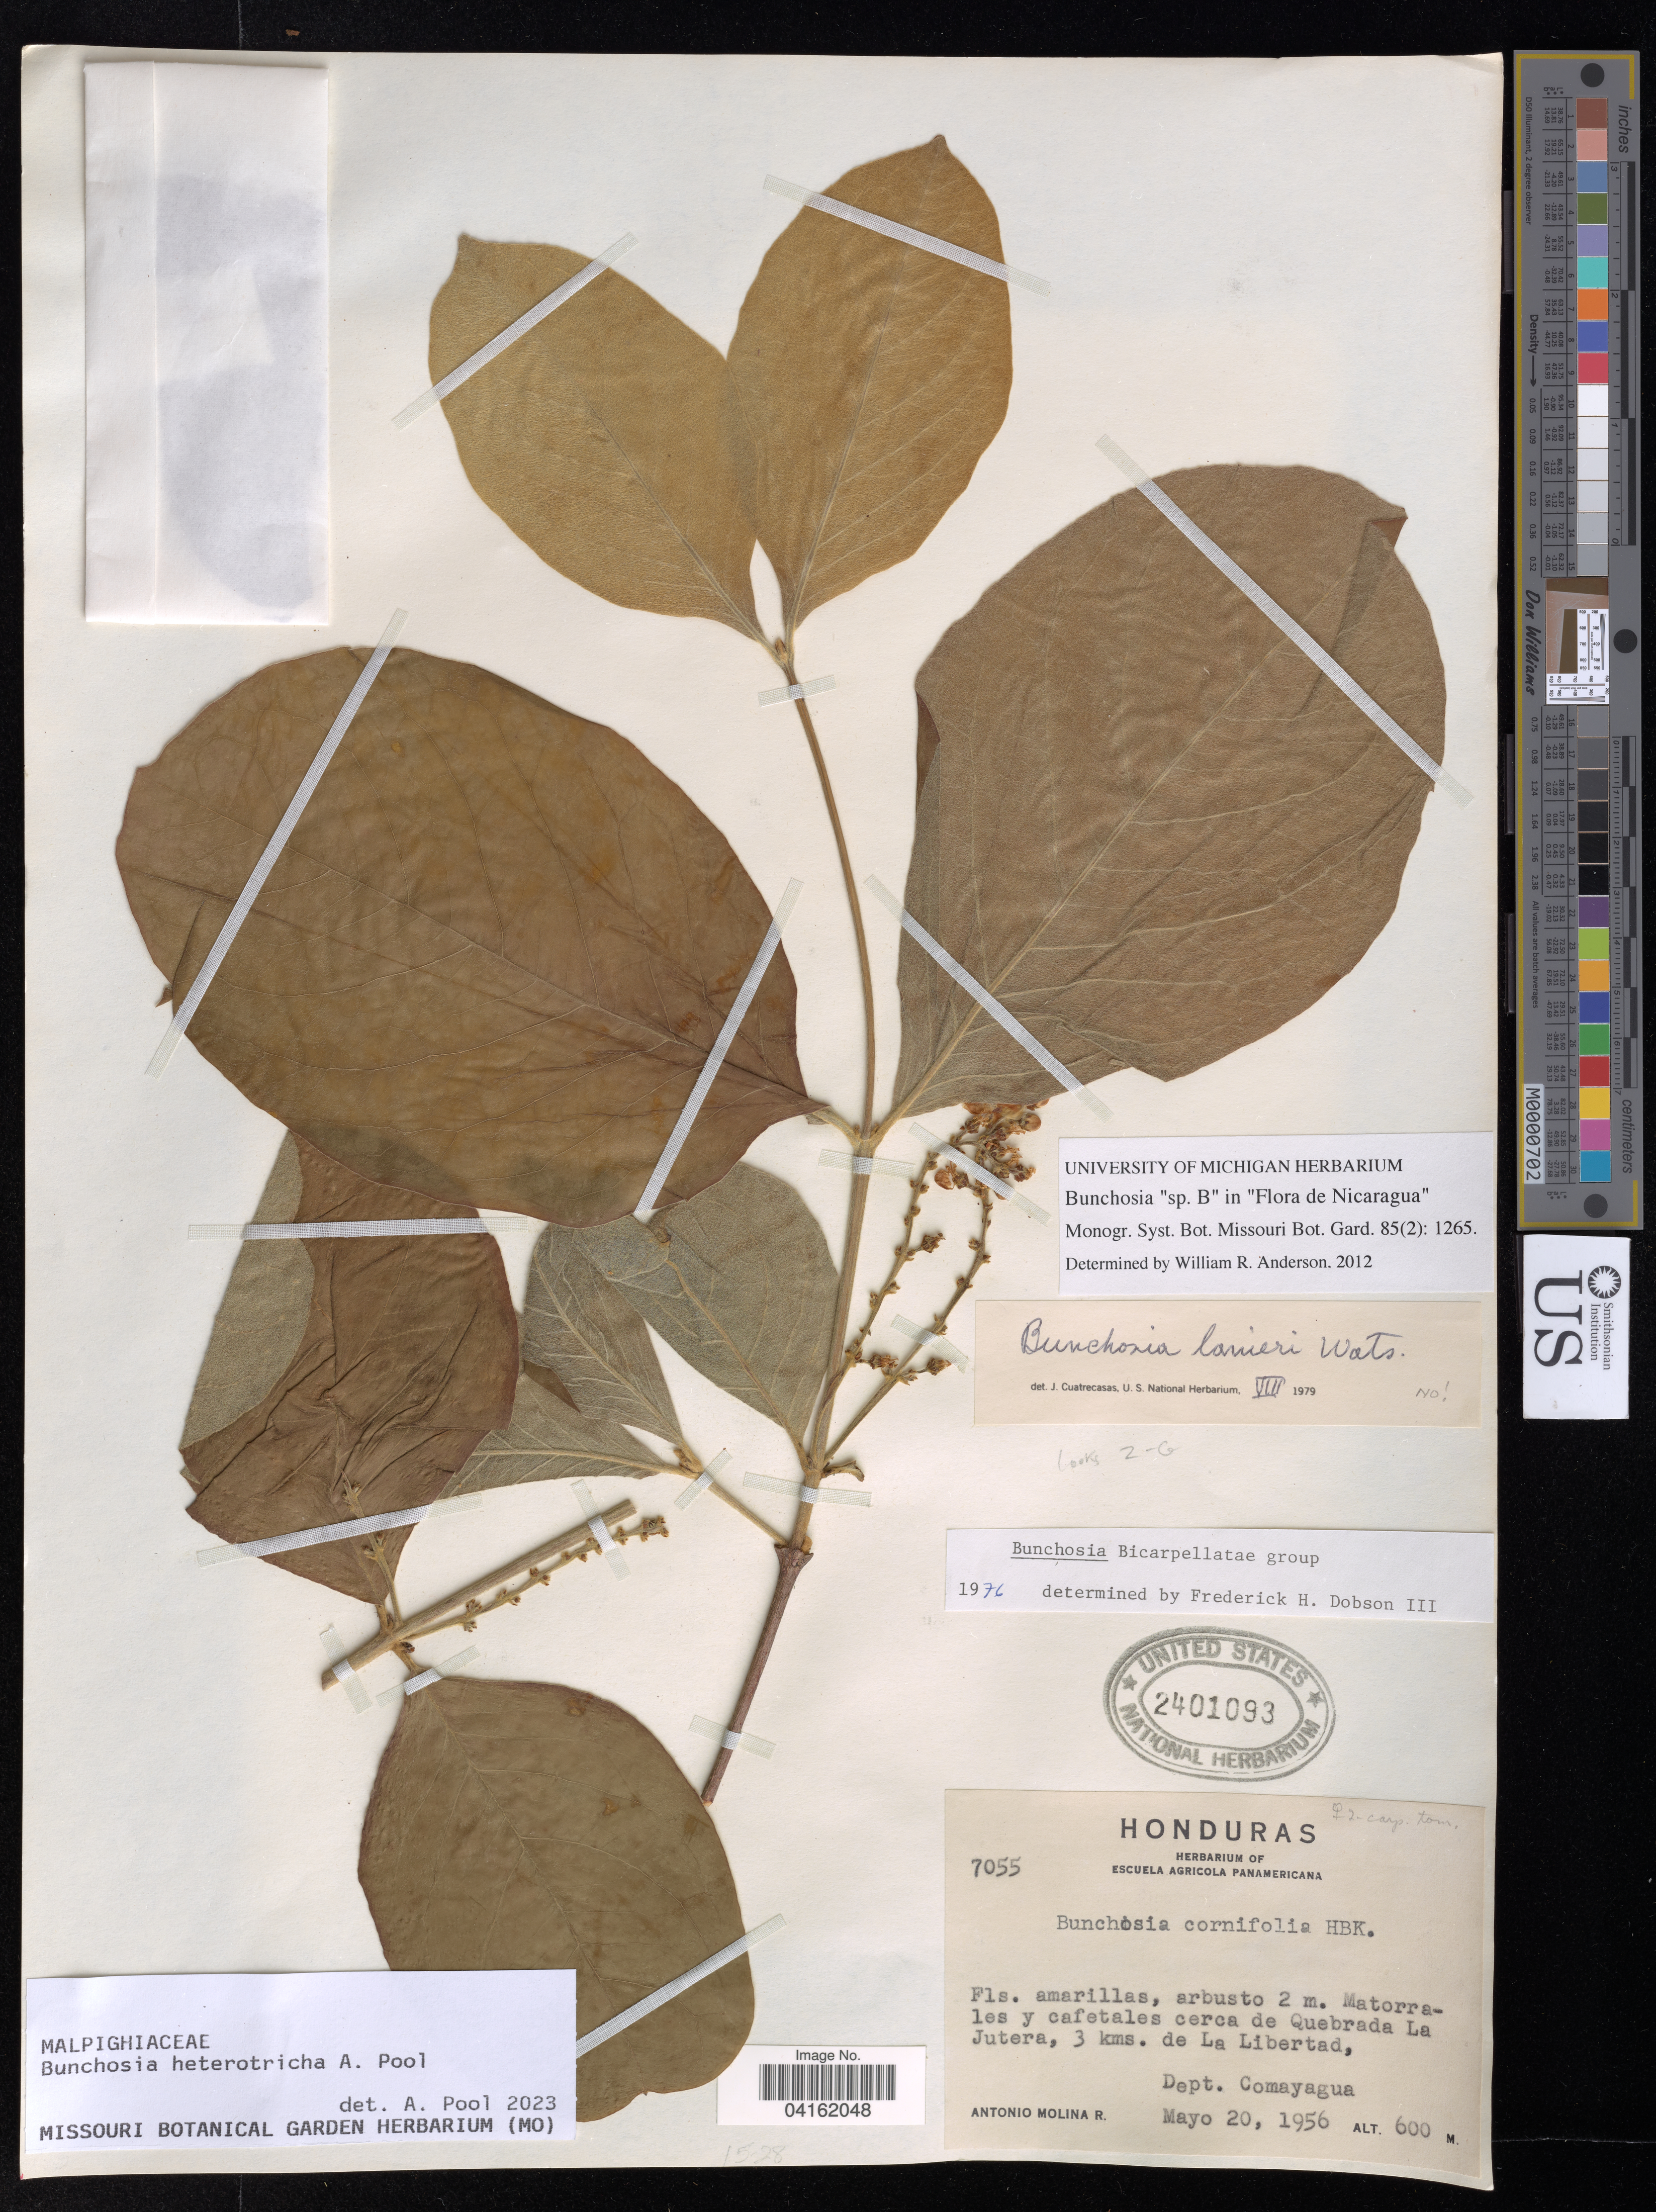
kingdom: Plantae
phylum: Tracheophyta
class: Magnoliopsida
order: Malpighiales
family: Malpighiaceae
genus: Bunchosia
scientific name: Bunchosia heterotricha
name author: A. Pool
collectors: A. Molina R.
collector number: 7055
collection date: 1956-05-20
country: Honduras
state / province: Comayagua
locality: Matorrales y cafetales cerca de Quebrada La Jutera, 3 kms. de La Libertad.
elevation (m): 600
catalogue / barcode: US 2401093